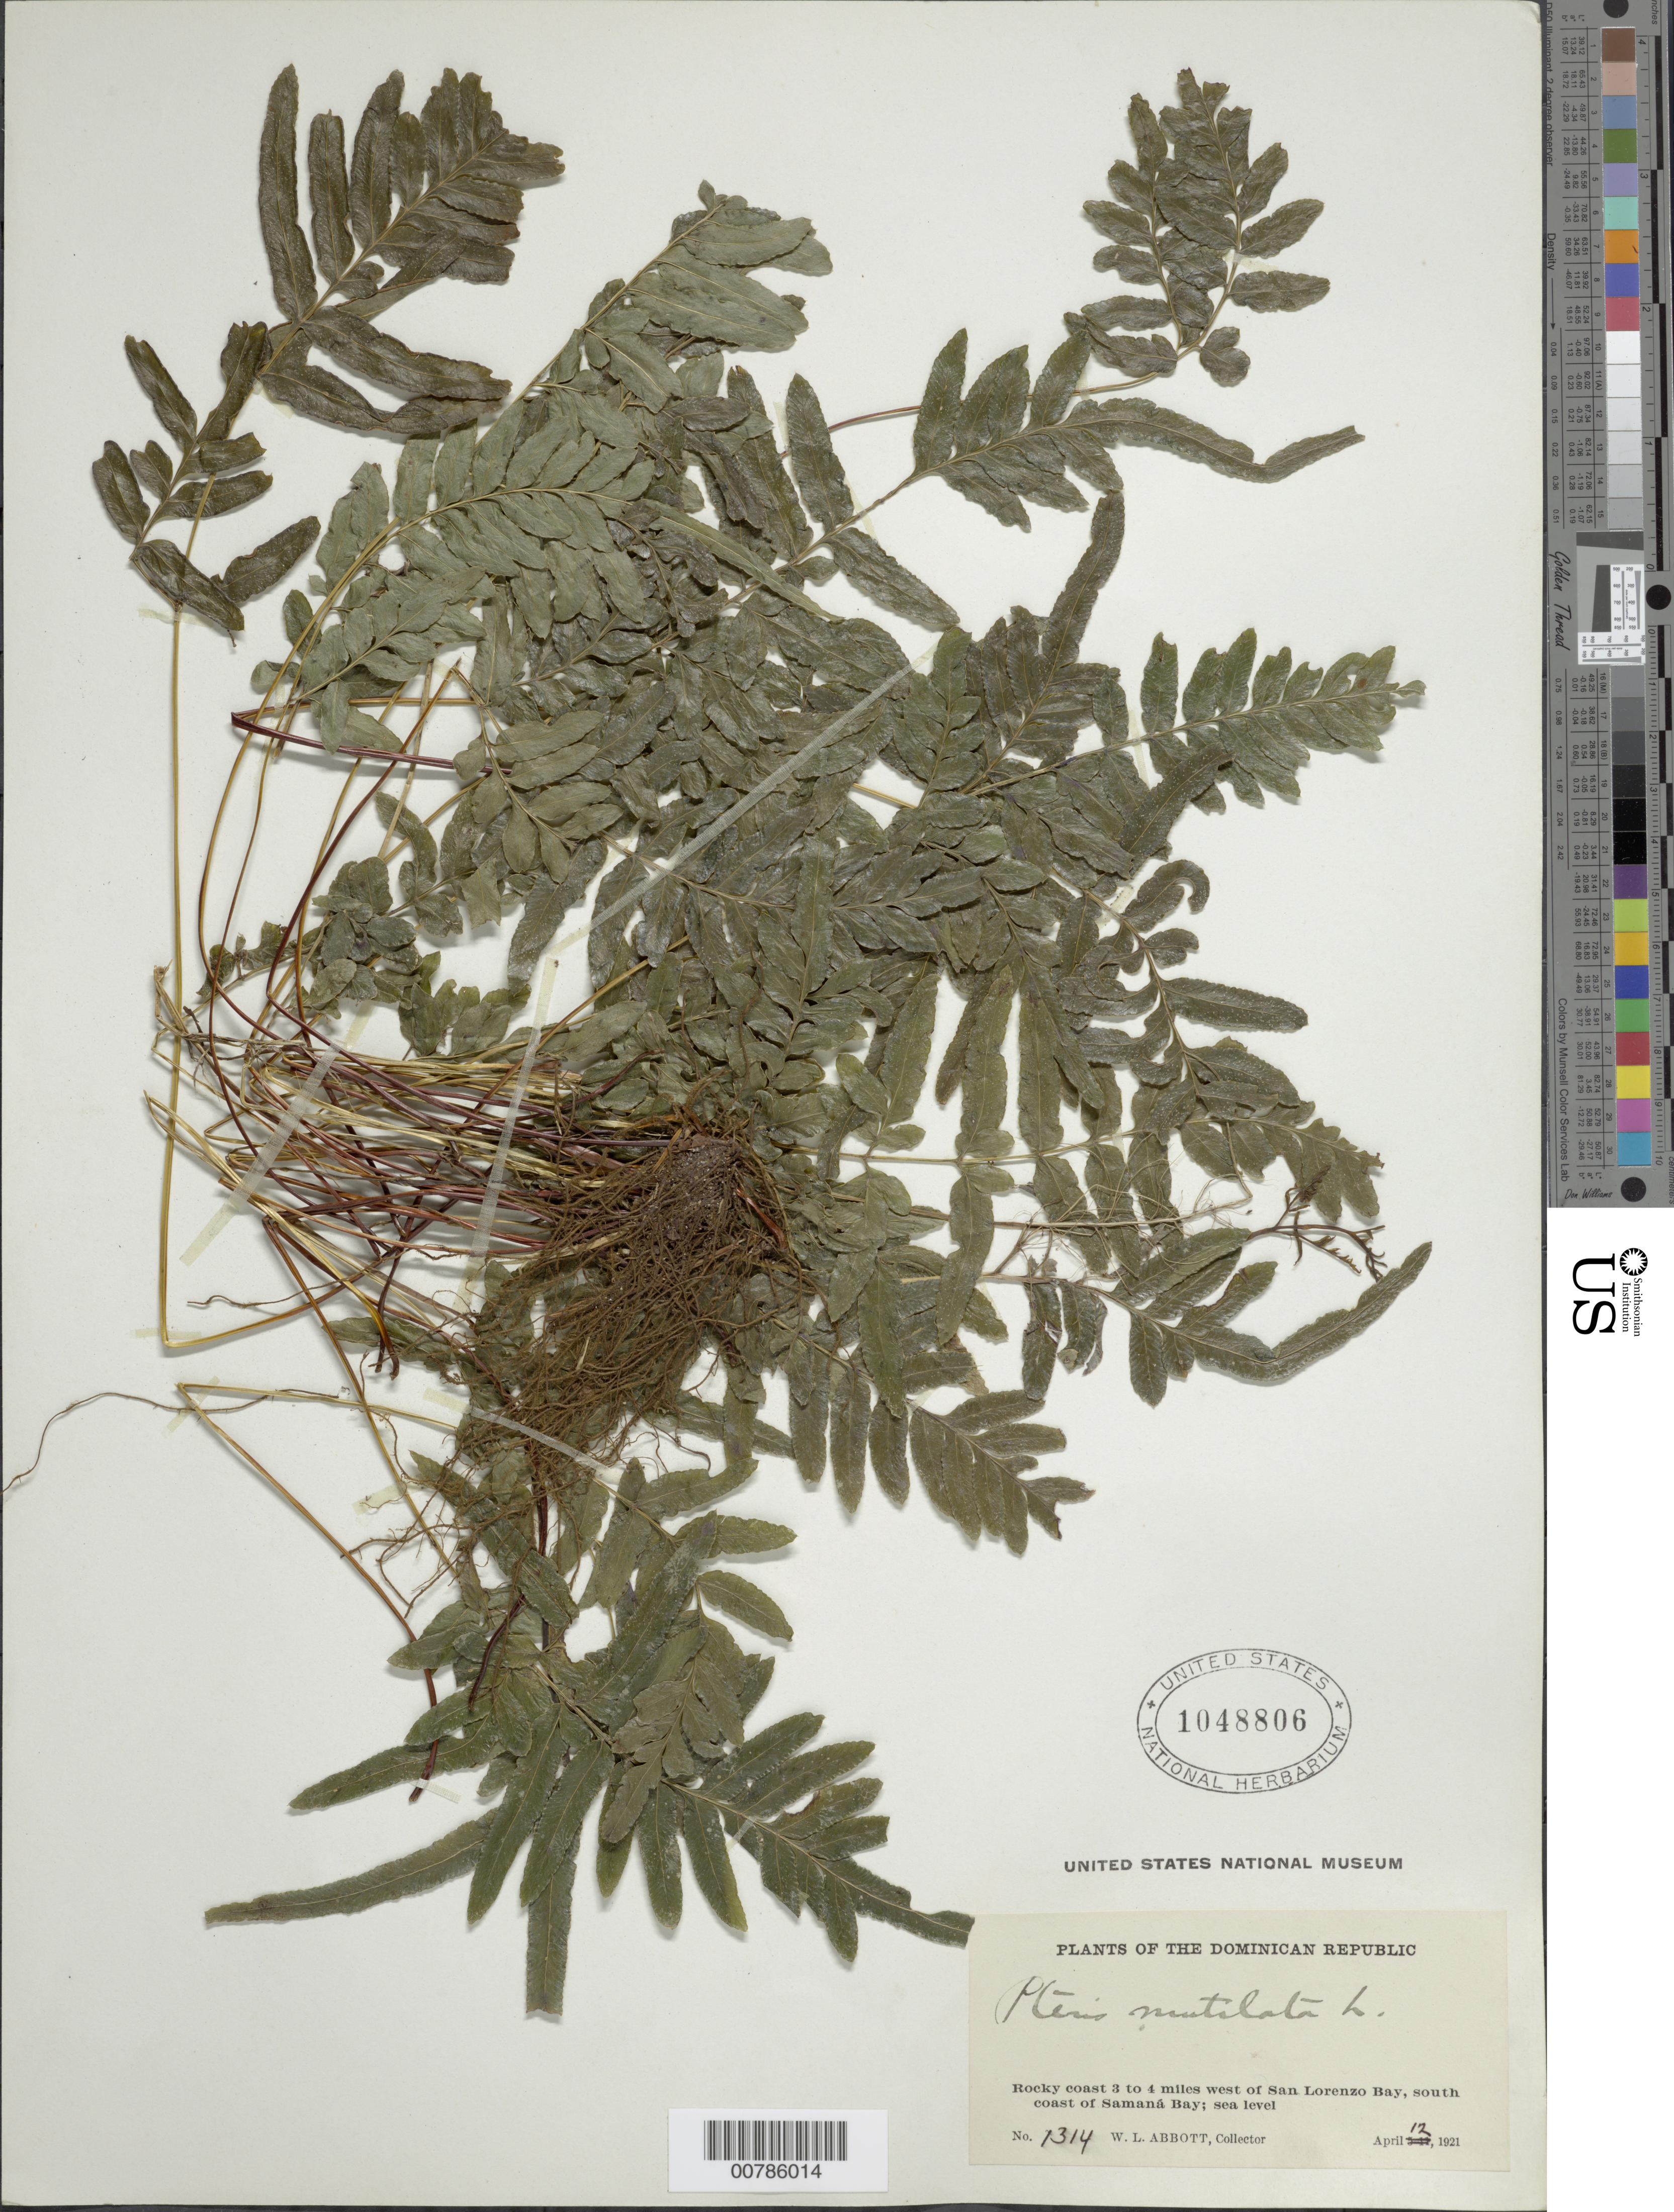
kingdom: Plantae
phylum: Tracheophyta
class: Polypodiopsida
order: Polypodiales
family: Pteridaceae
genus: Pteris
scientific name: Pteris mutilata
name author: L.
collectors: W. L. Abbott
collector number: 1314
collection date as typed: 12 Apr 1910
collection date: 1910-04-12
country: Dominican Republic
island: Hispaniola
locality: San Lorenzo Bay, 3-4 miles W of, south coast of Samaná Bay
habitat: Rocky coast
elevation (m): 0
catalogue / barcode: US 1048806